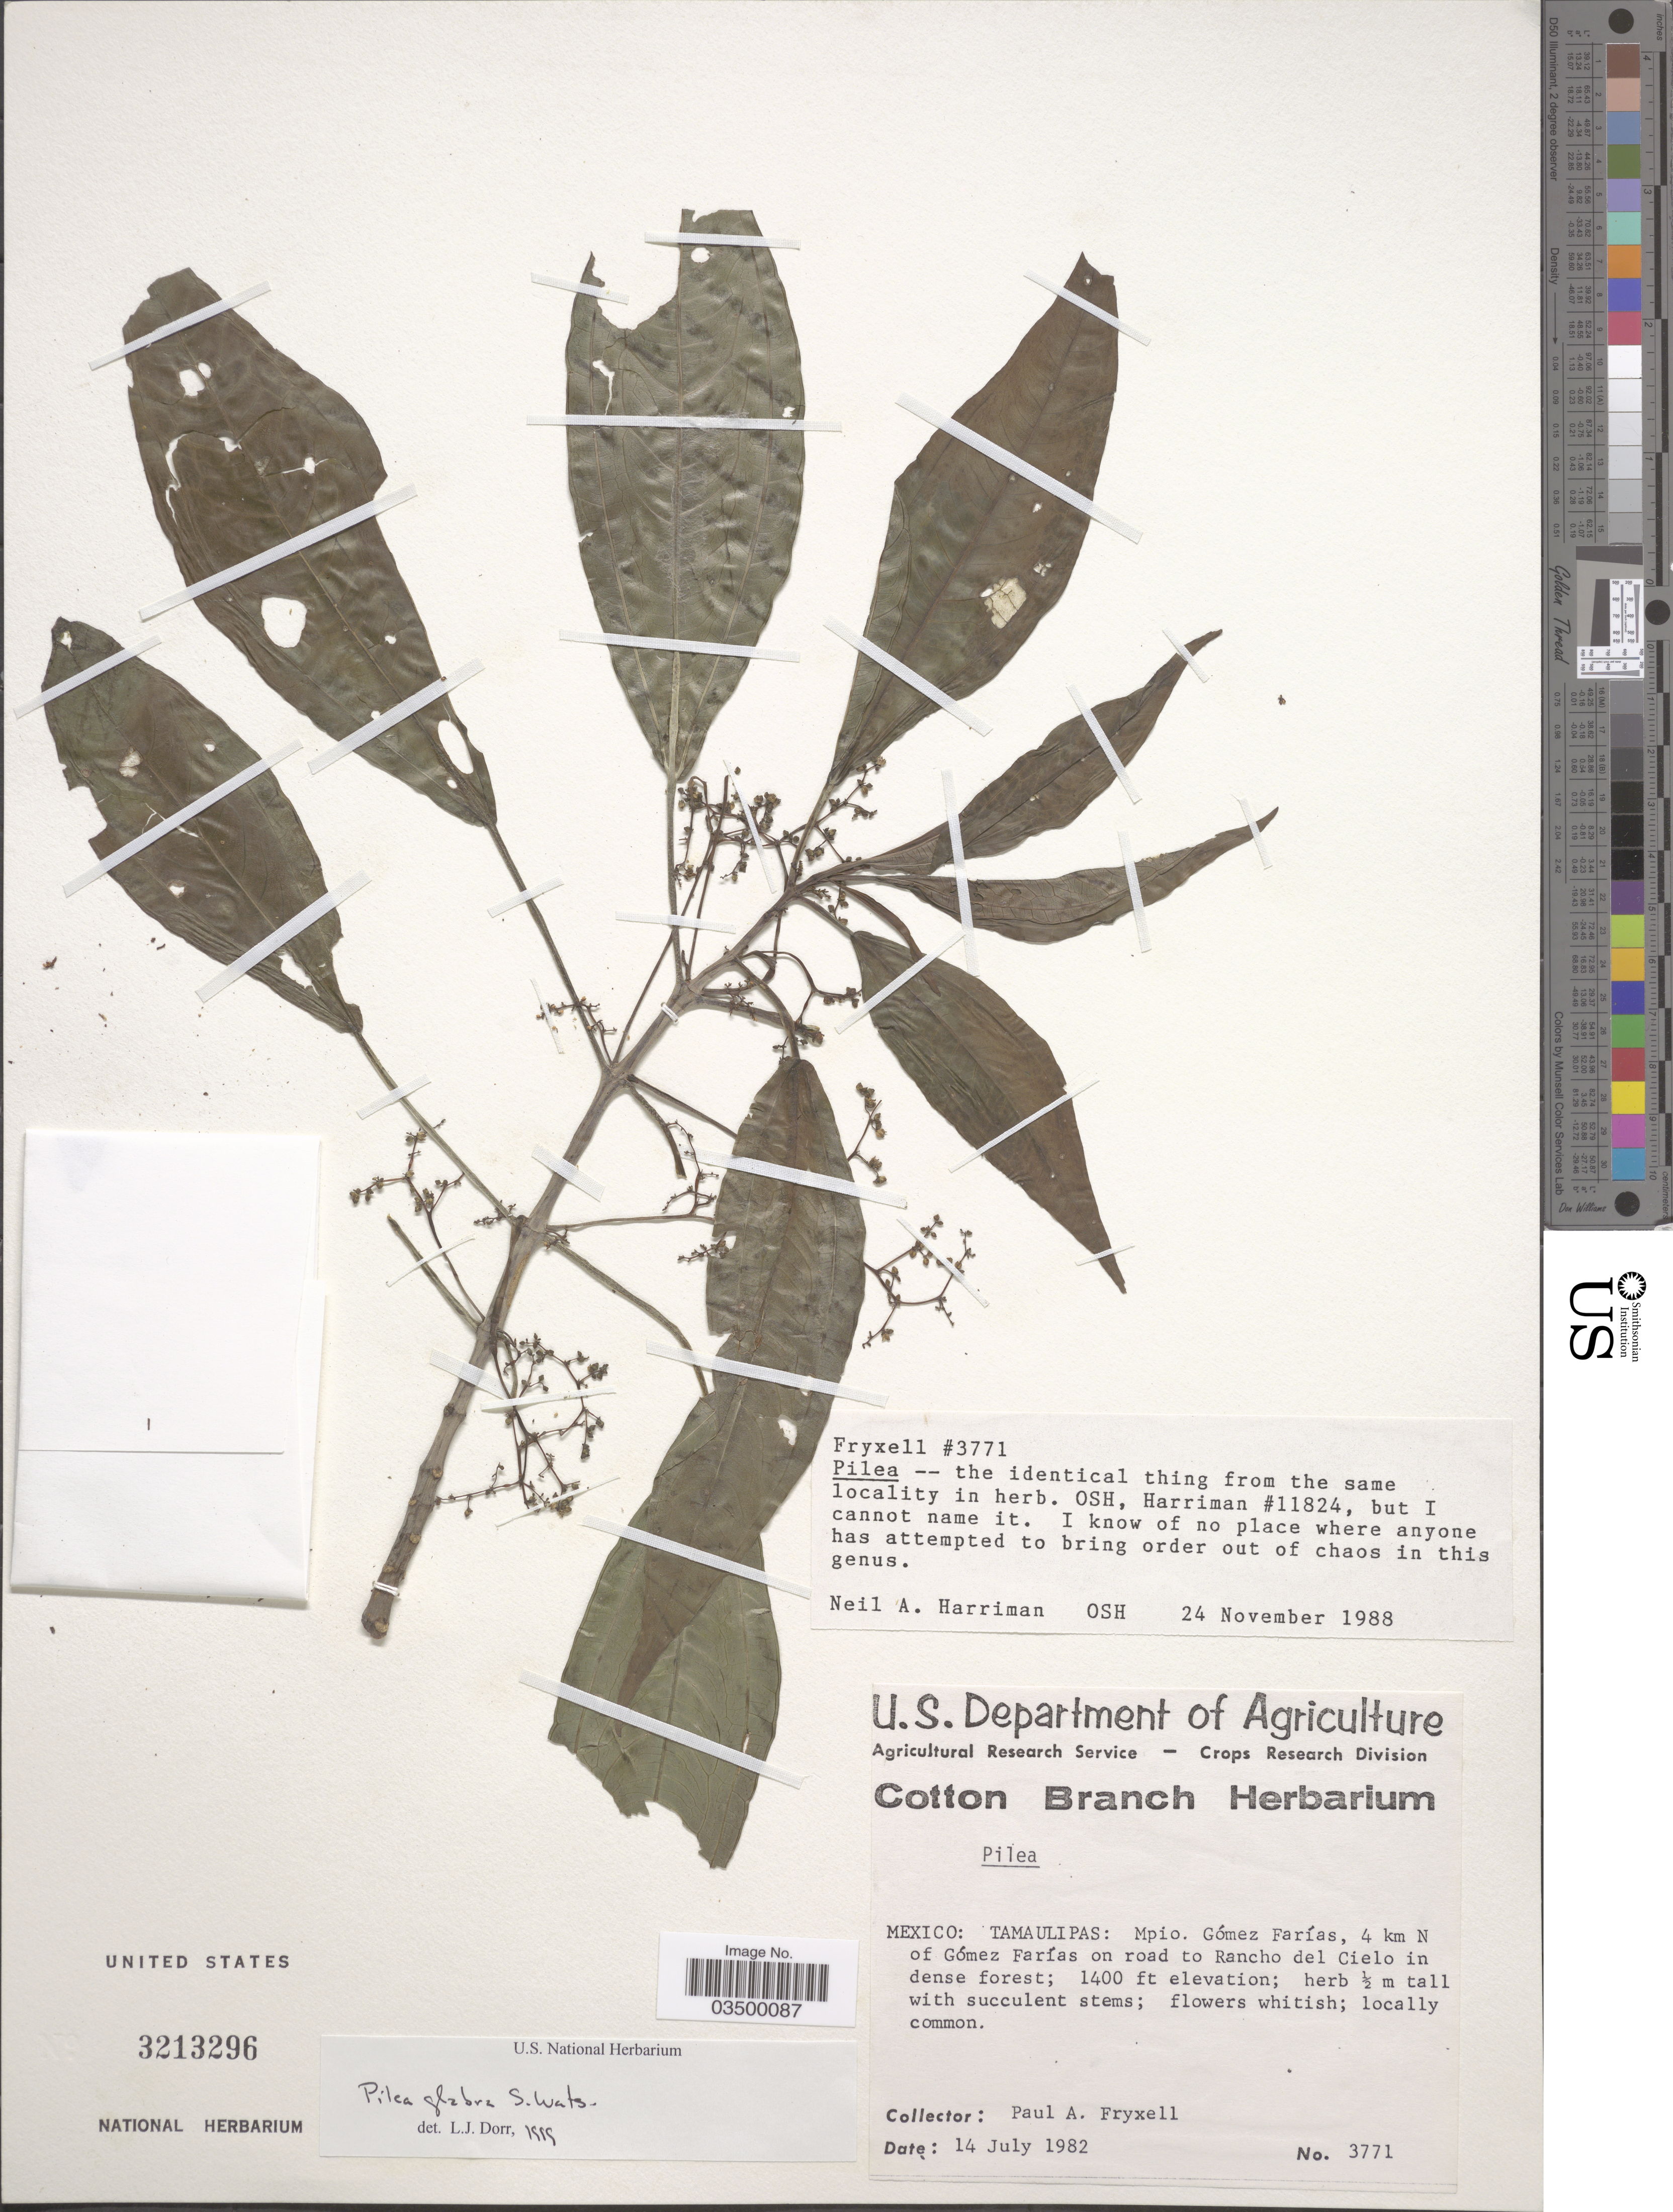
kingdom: Plantae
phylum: Tracheophyta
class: Magnoliopsida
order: Rosales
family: Urticaceae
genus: Pilea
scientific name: Pilea glabra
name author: S. Watson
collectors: P. A. Fryxell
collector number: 3771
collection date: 1982-07-14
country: Mexico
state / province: Tamaulipas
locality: Mpio. Gómez Farías, 4 km N of Gómez Farías on road to Rancho del Cielo.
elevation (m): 427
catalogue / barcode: US 3213296